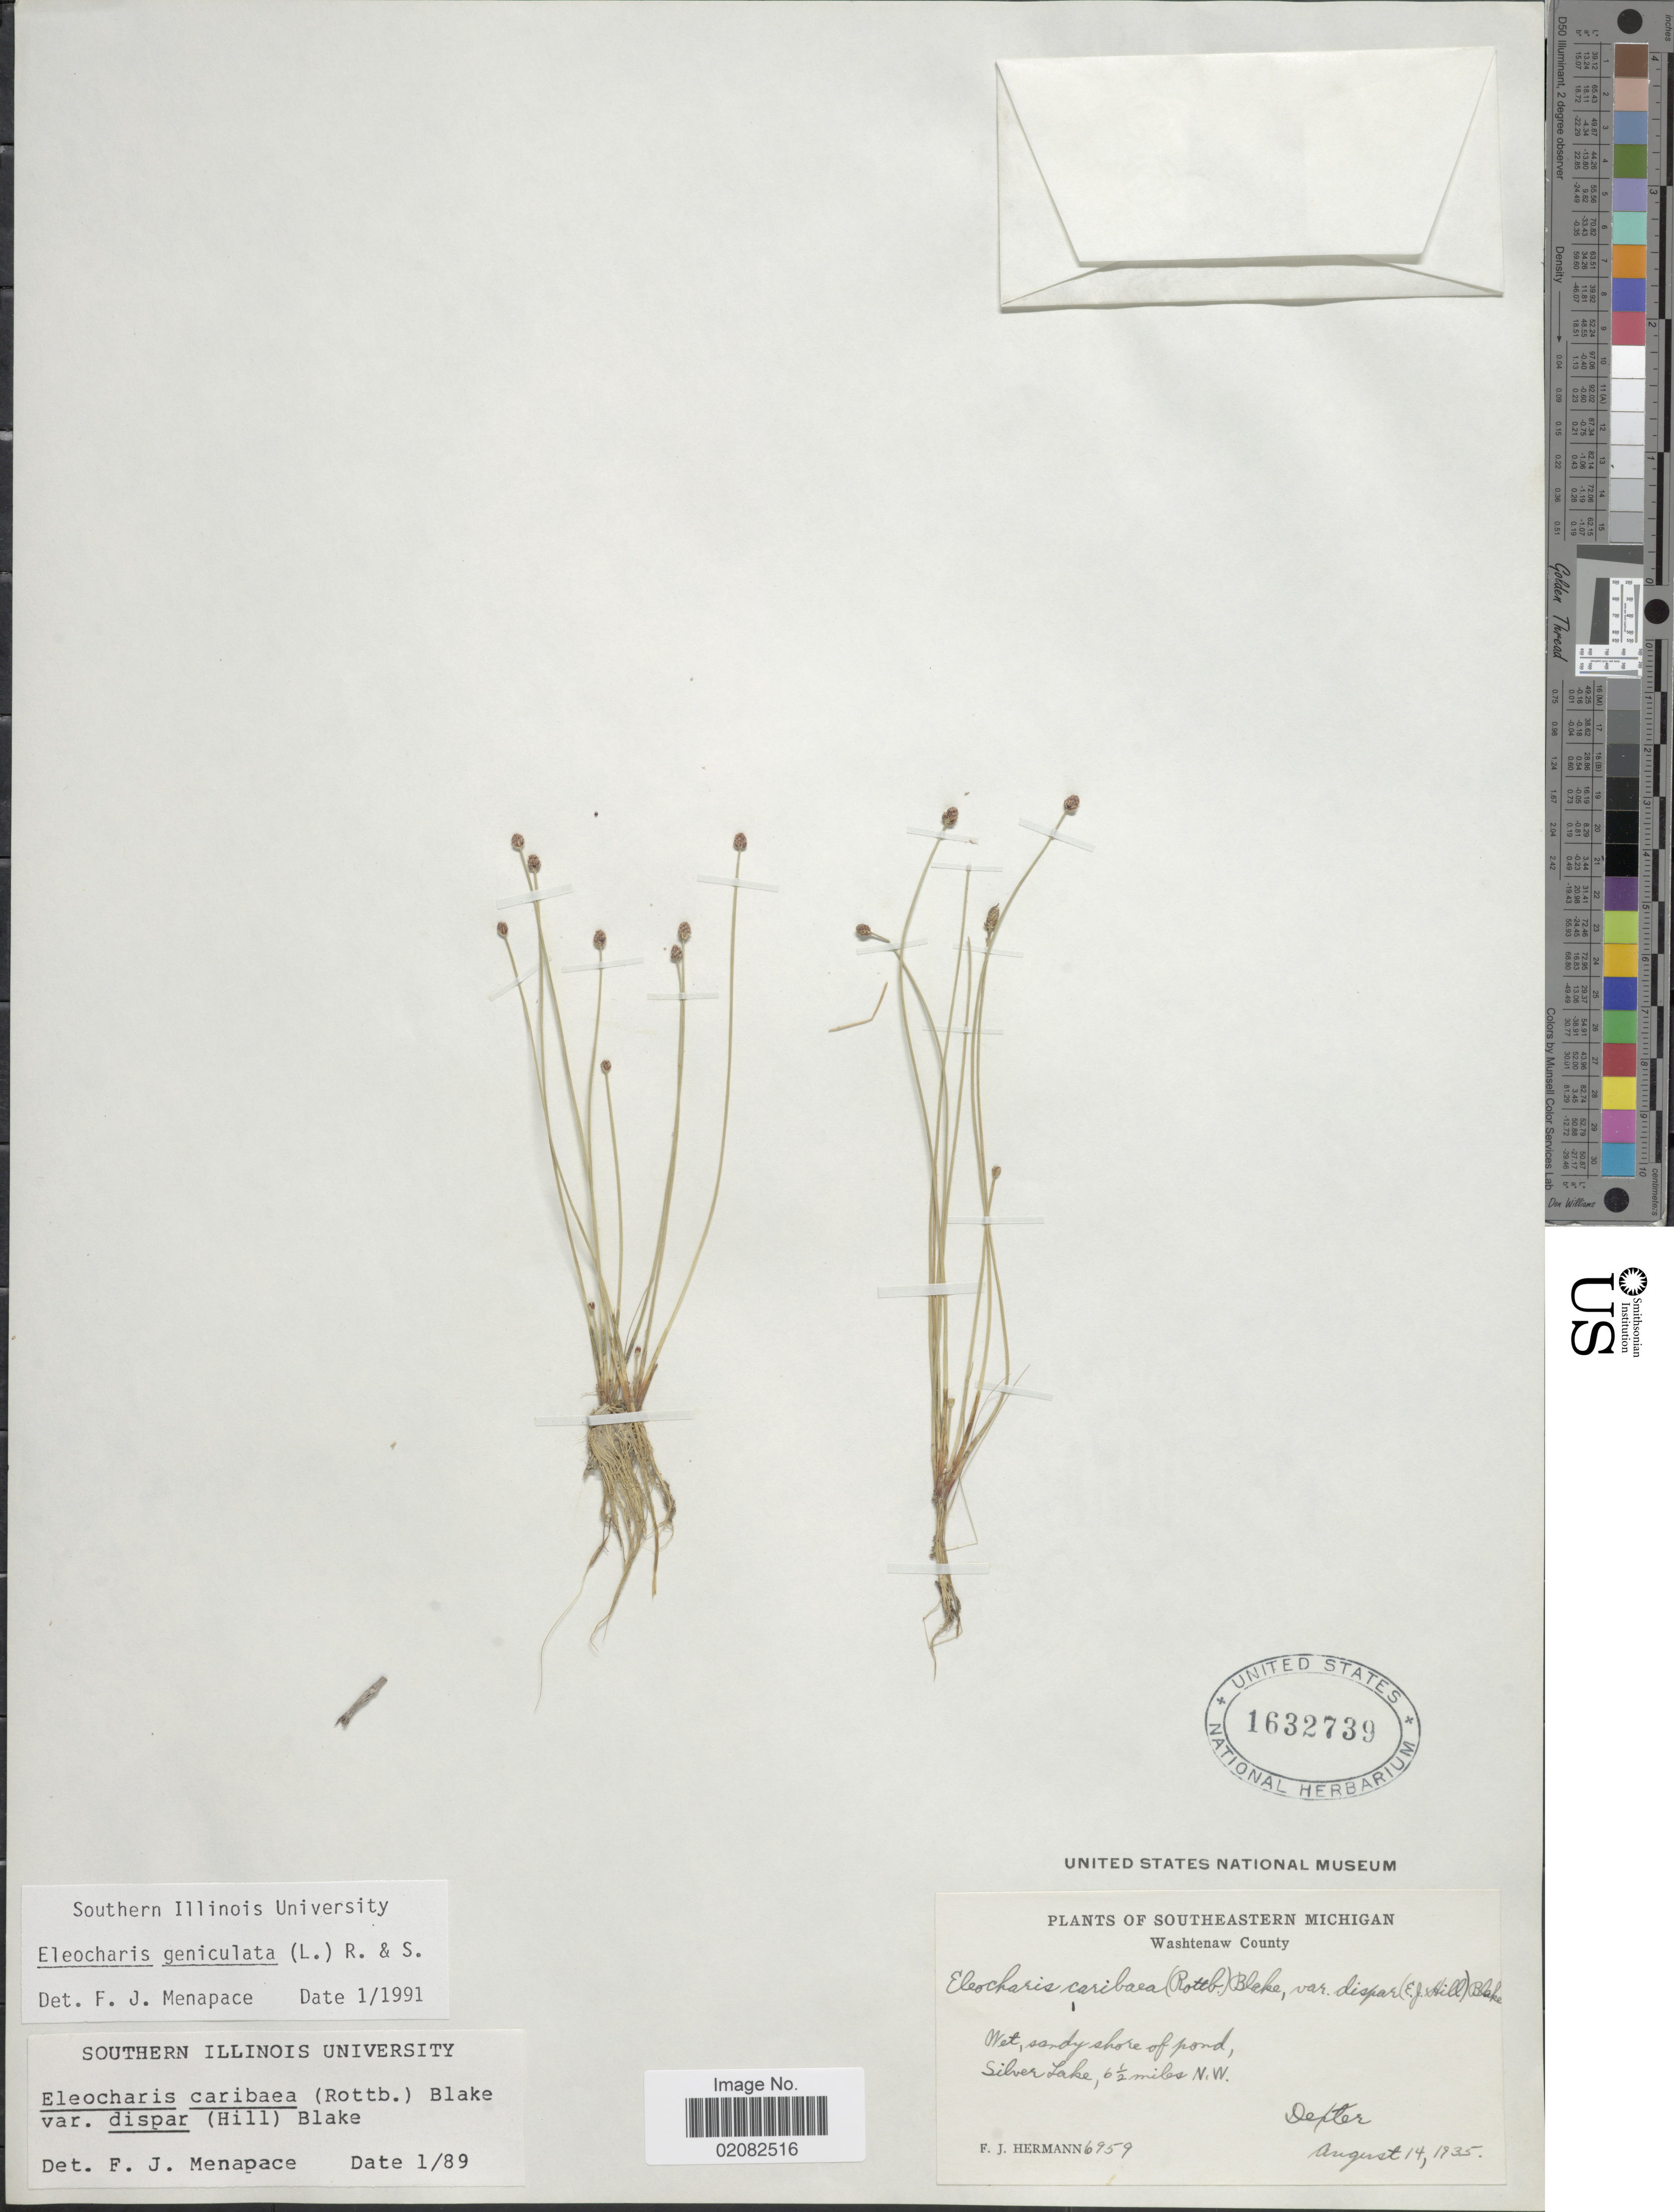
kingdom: Plantae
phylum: Tracheophyta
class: Liliopsida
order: Poales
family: Cyperaceae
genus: Eleocharis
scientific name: Eleocharis geniculata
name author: (L.) Roem. & Schult.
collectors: F. J. Hermann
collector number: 6959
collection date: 1935-08-14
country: United States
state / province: Michigan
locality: Southeastern Michigan, Washtenaw County, Silver Lake, 6½ miles N.W., Dexter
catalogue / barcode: US 1632739